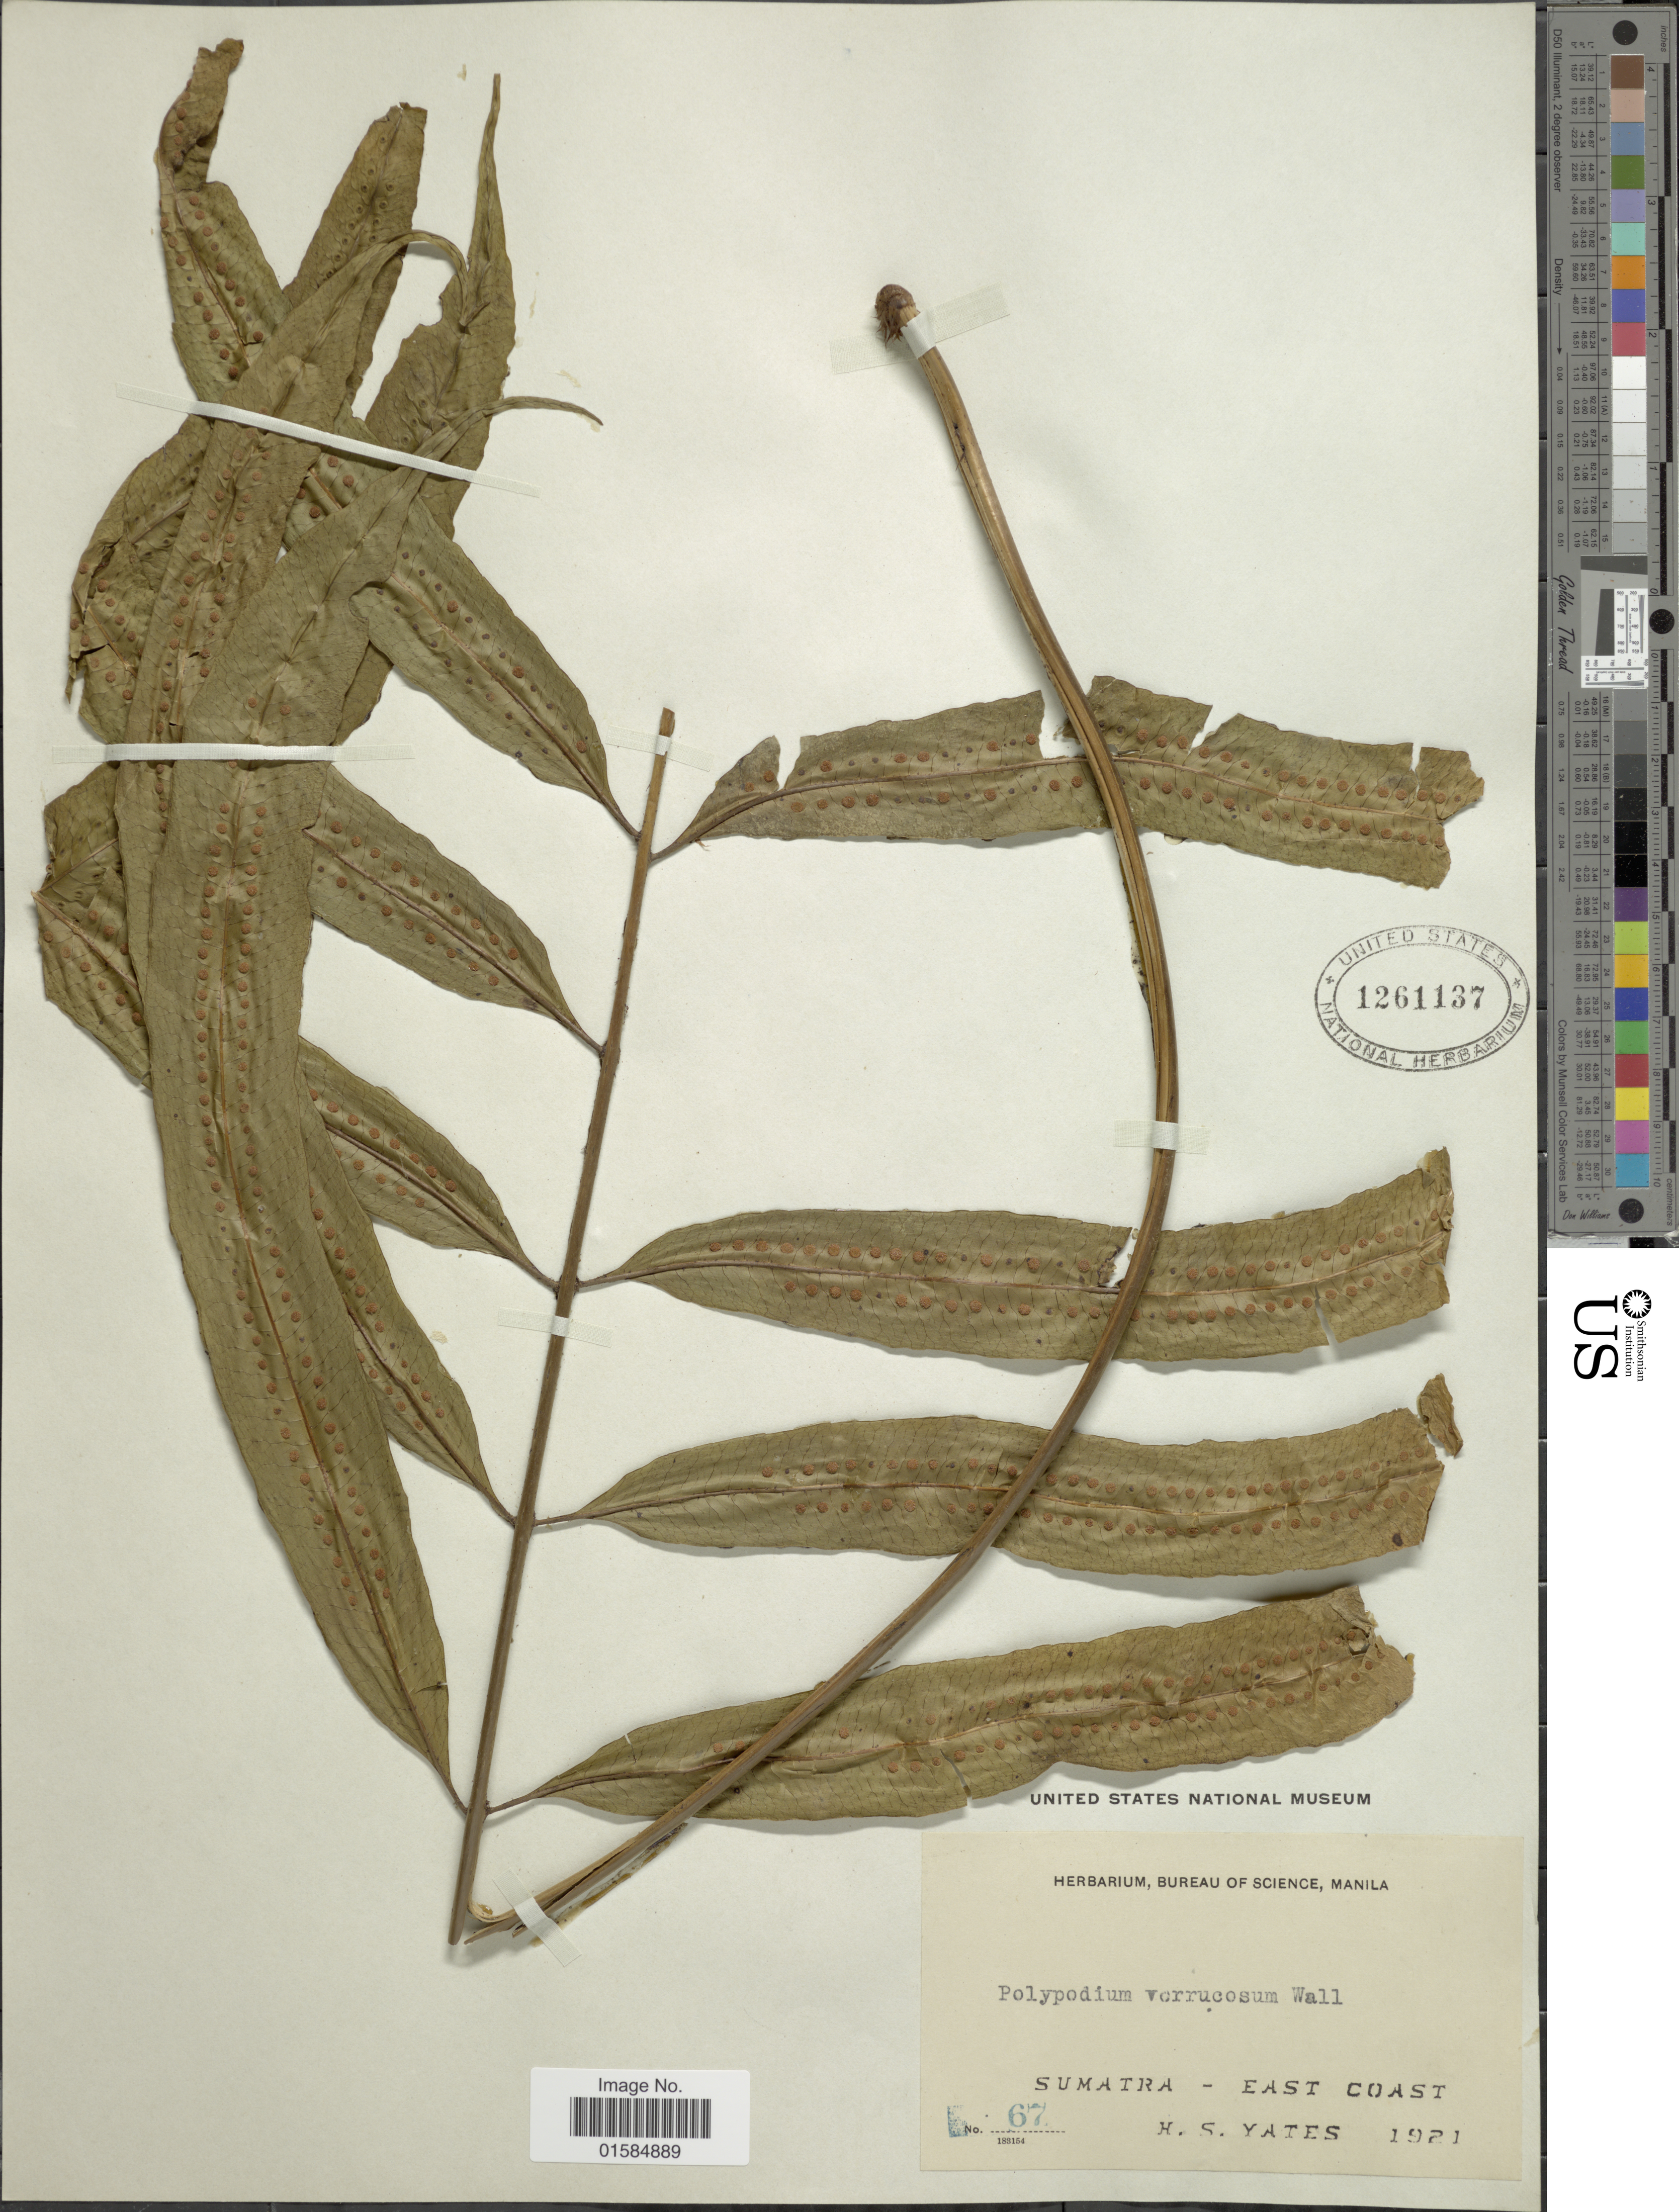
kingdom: Plantae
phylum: Tracheophyta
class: Polypodiopsida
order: Polypodiales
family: Polypodiaceae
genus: Goniophlebium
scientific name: Goniophlebium percussum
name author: (Cauv.) W.H. Wagner & Grether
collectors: H. S. Yates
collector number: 67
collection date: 1921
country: Indonesia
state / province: Sumatra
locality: Sumatra, East Coast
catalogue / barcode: US 1261137